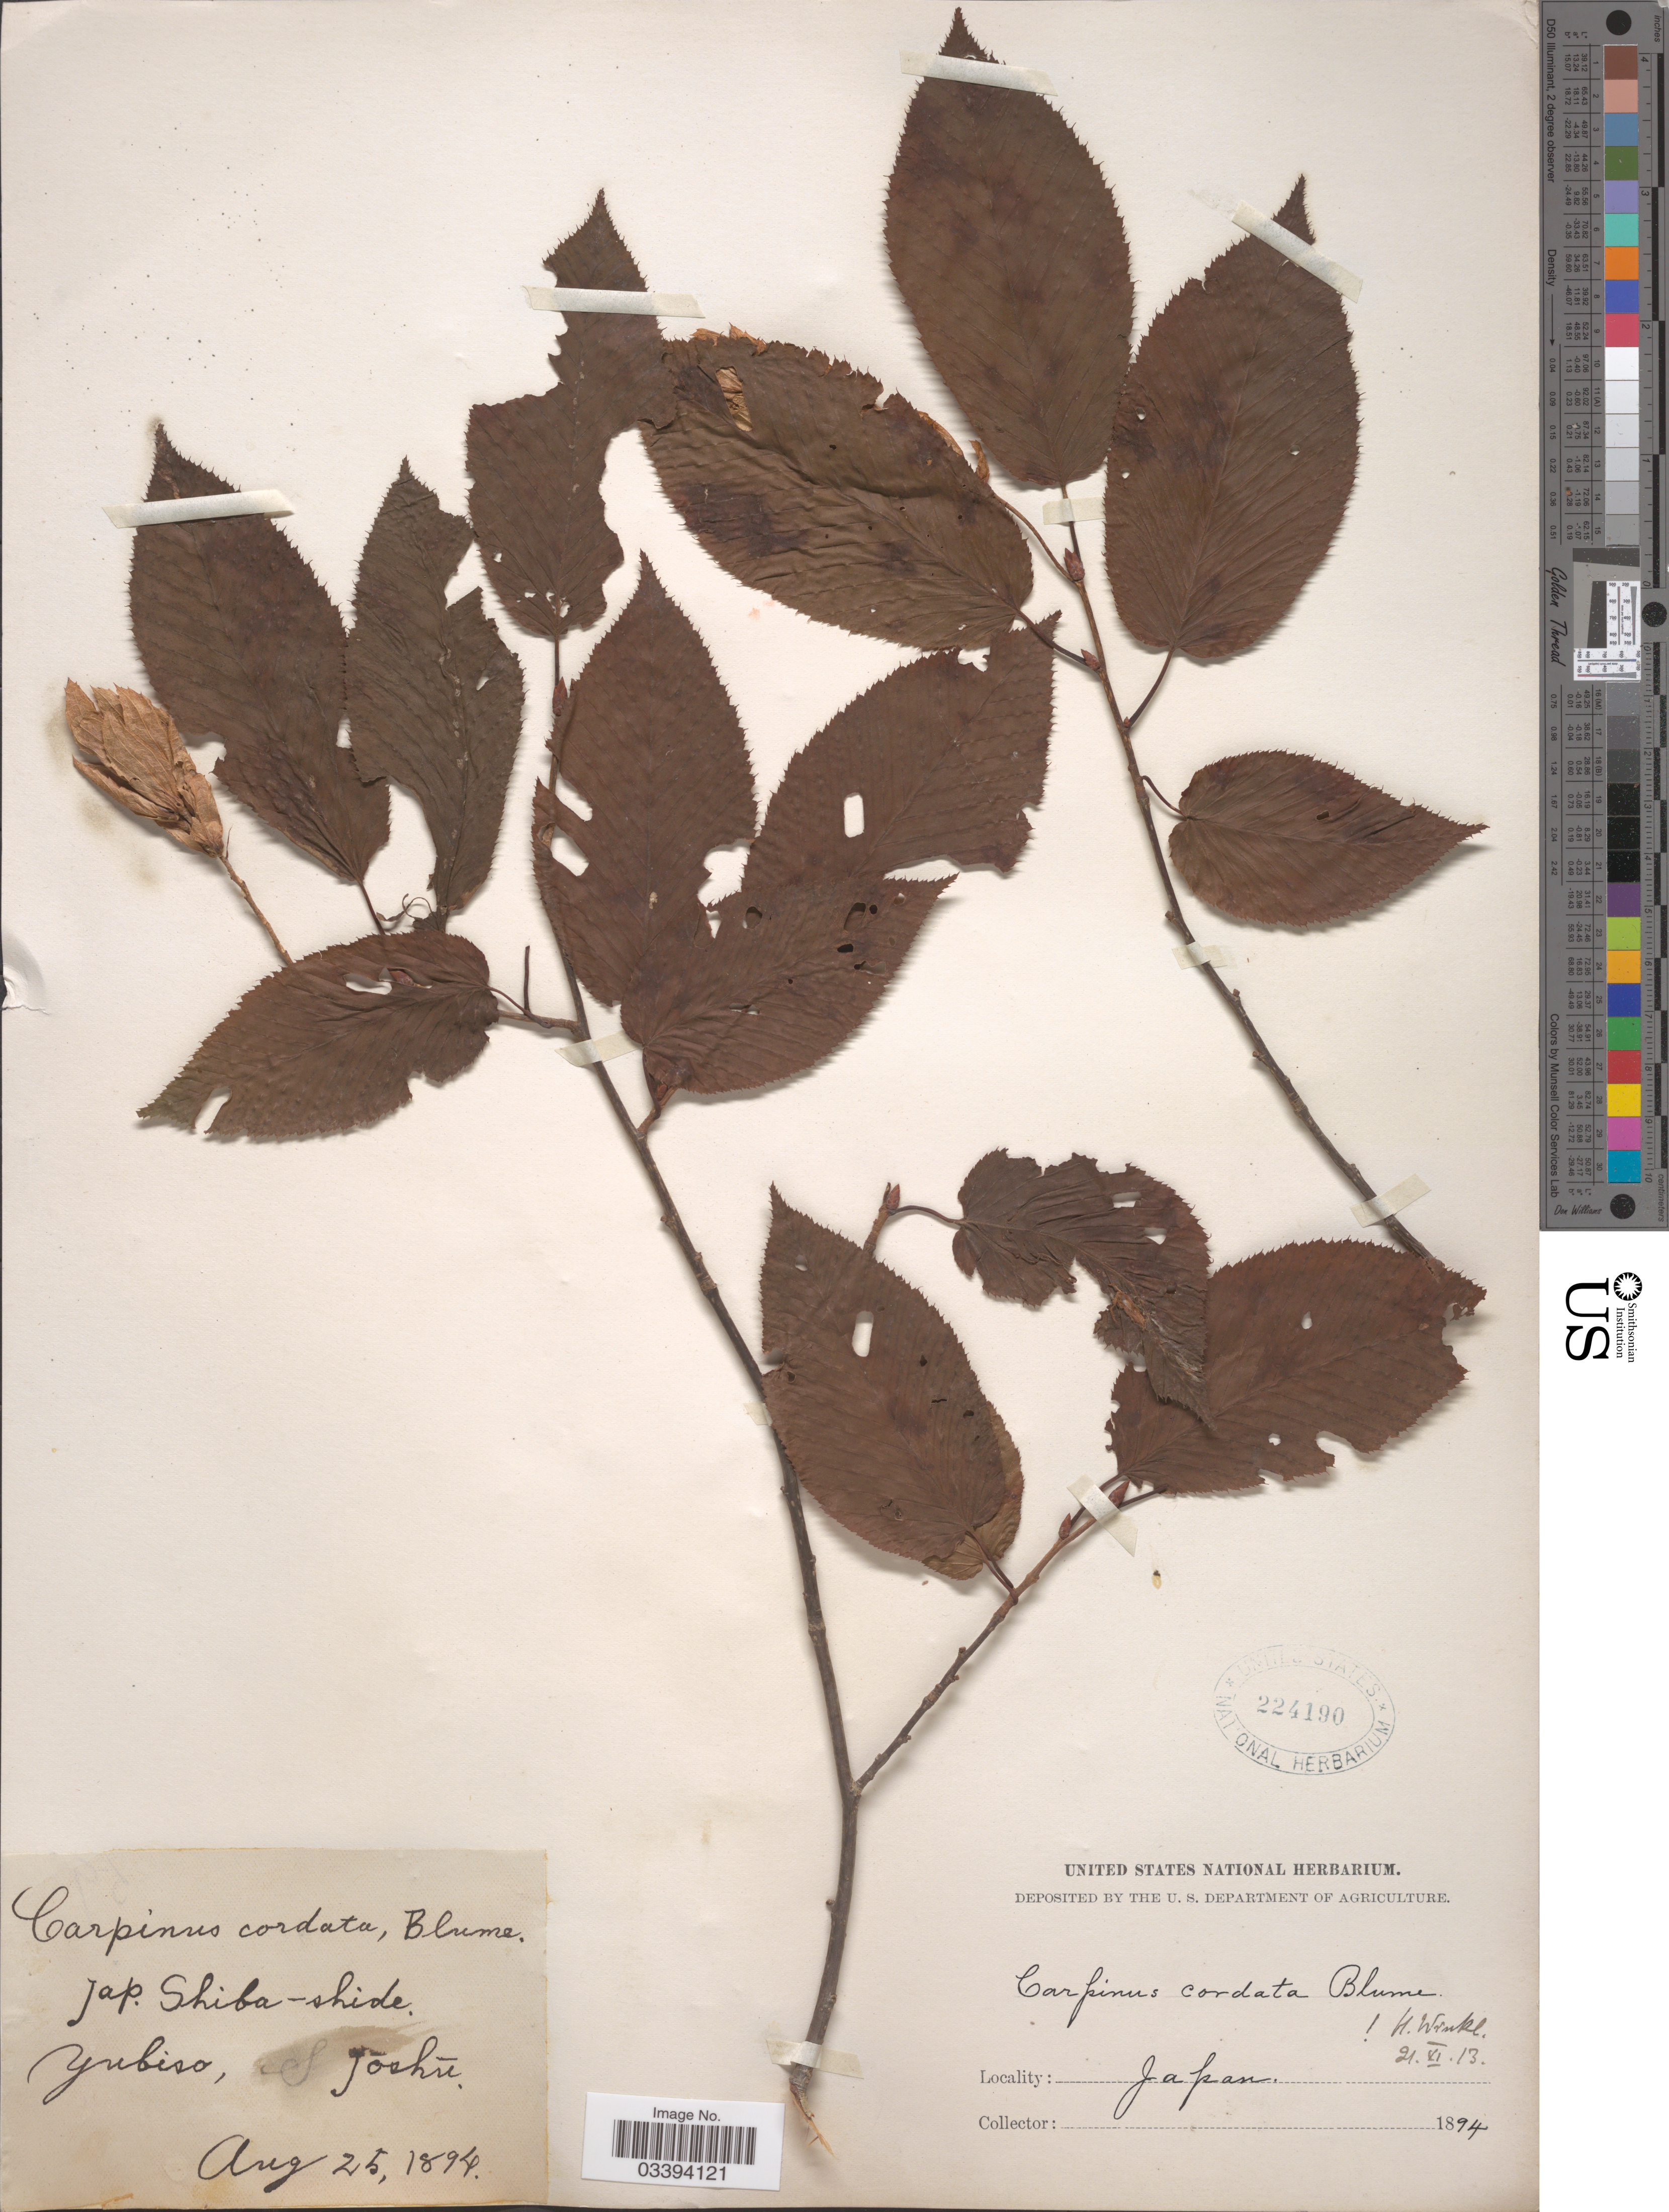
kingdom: Plantae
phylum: Tracheophyta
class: Magnoliopsida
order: Fagales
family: Betulaceae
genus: Carpinus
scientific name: Carpinus cordata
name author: Blume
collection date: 1894-08-25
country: Japan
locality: Yubiso, Joshū.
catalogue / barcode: US 224190